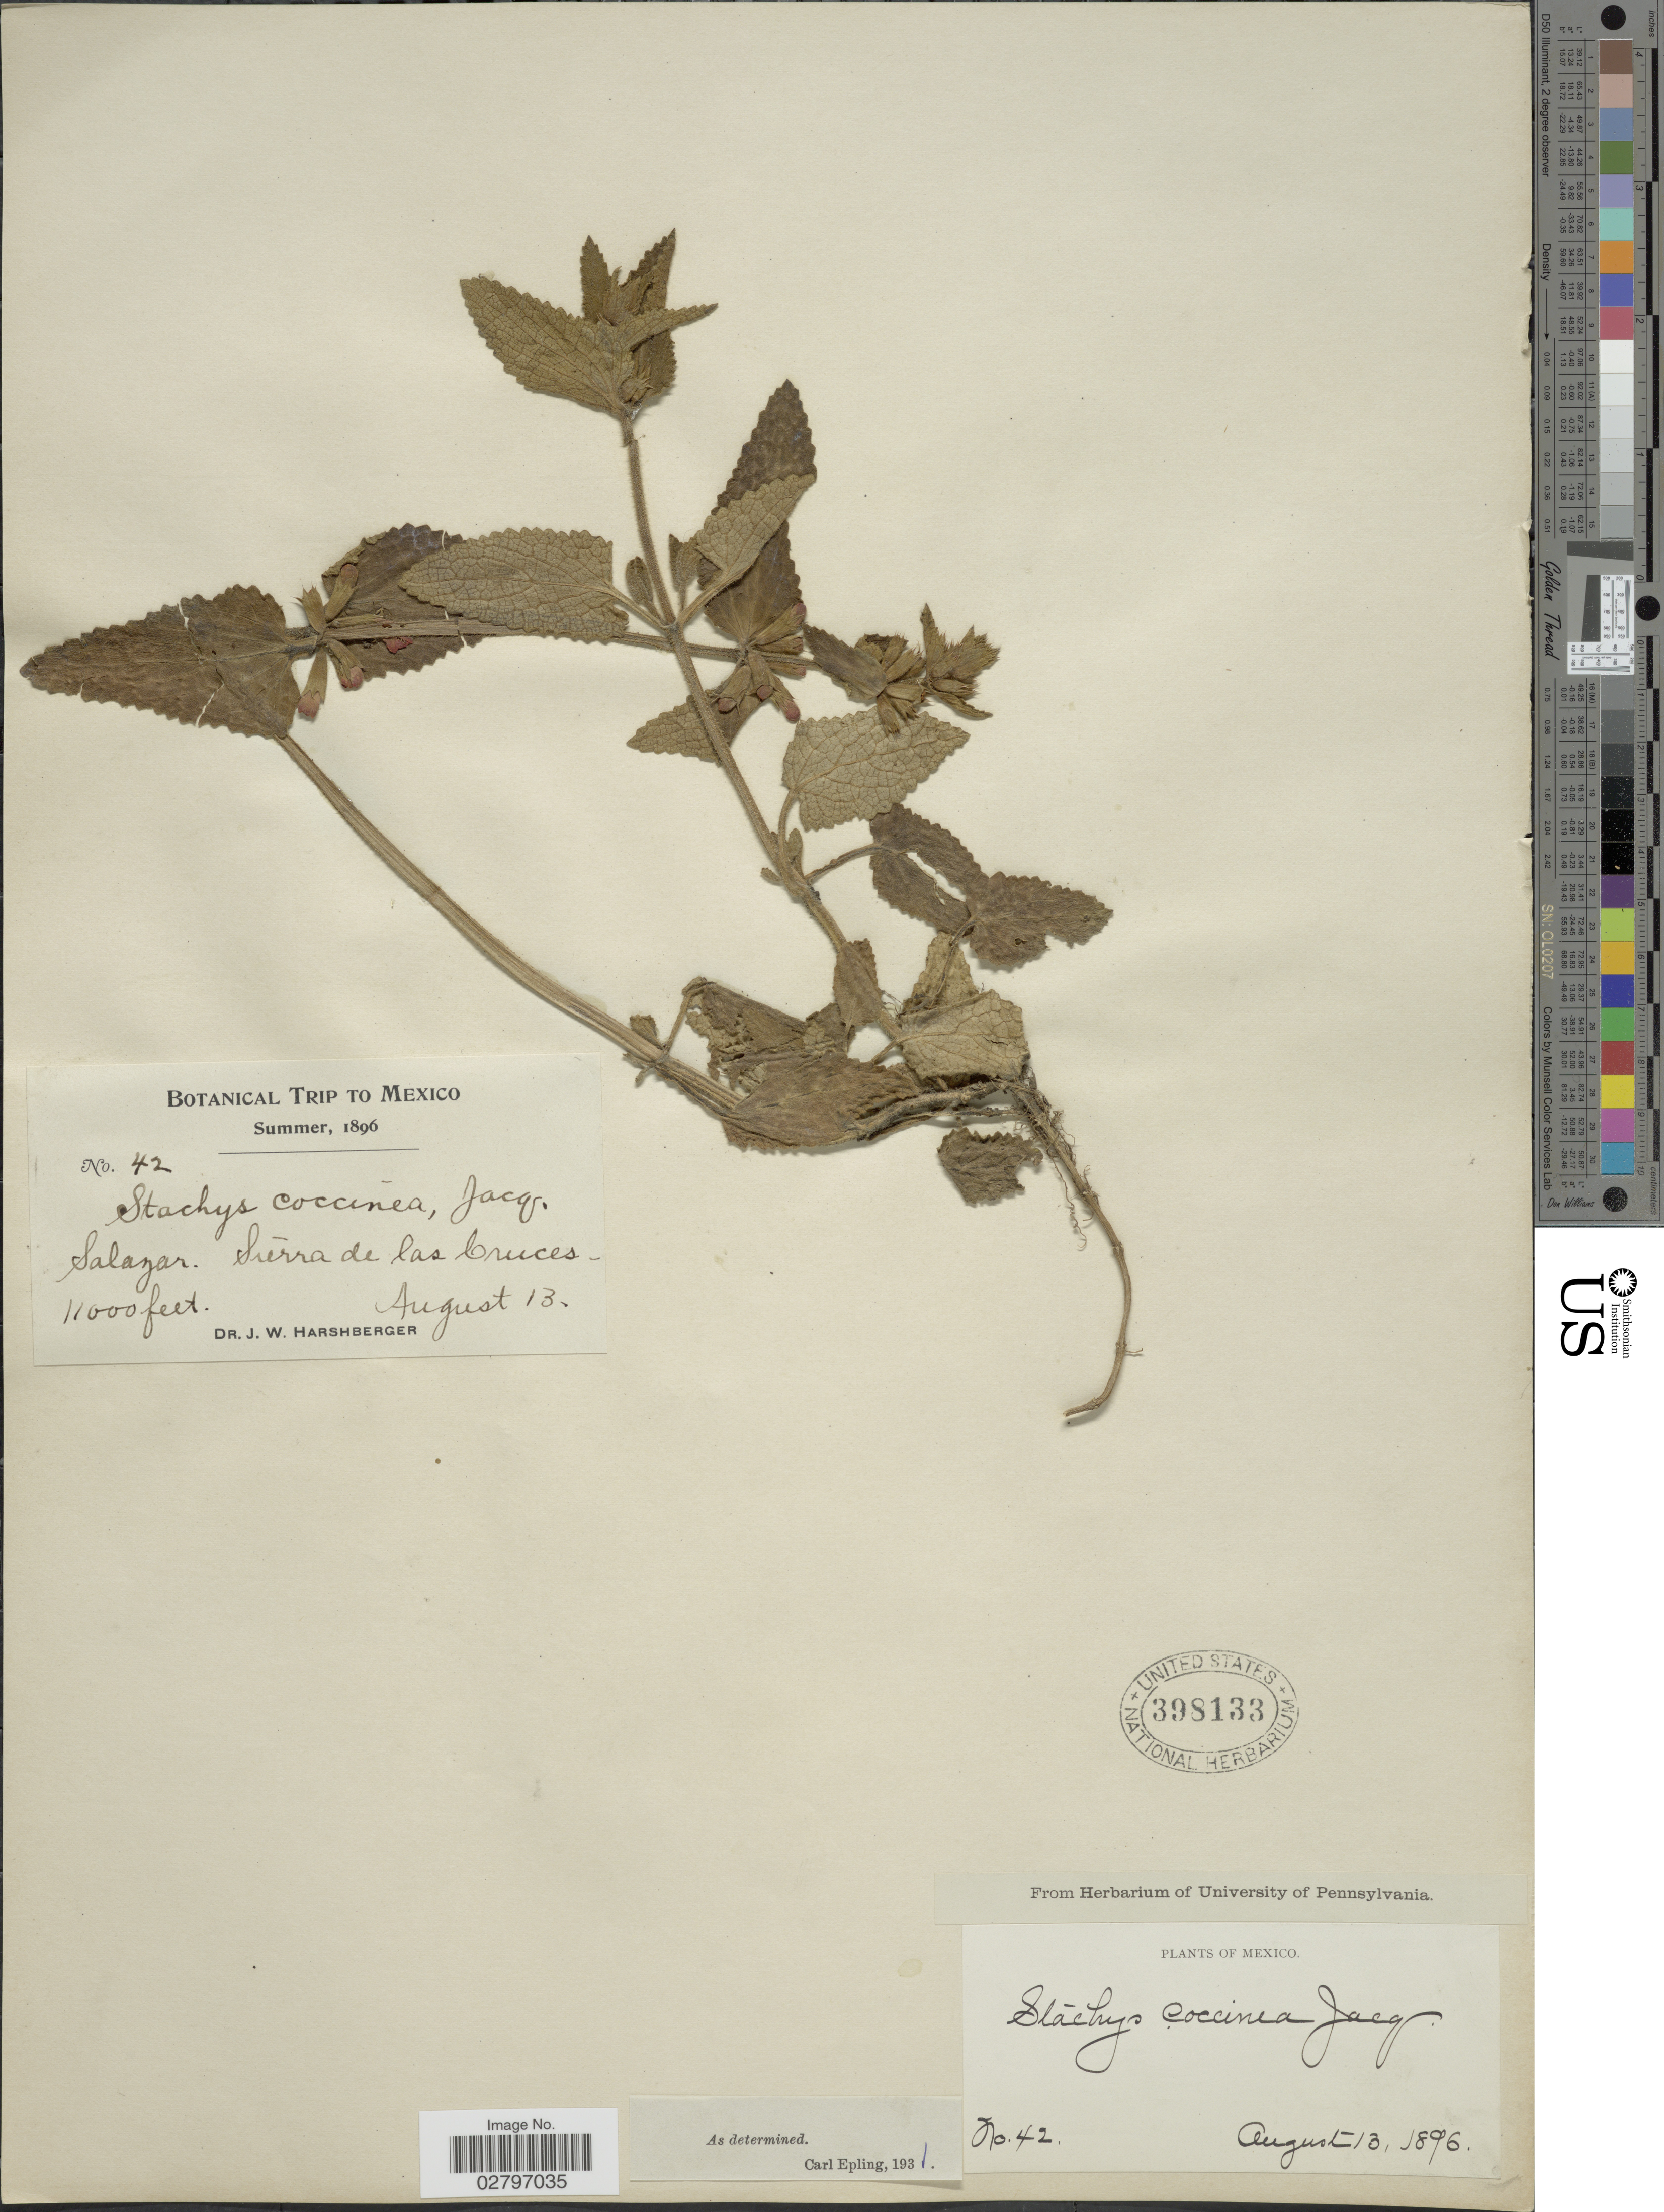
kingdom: Plantae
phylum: Tracheophyta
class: Magnoliopsida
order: Lamiales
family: Lamiaceae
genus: Stachys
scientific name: Stachys coccinea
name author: Ortega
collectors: J. W. Harshberger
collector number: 42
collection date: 1896-08-13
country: Mexico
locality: Salazar, Sierra de las Cruces.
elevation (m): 3353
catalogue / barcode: US 398133